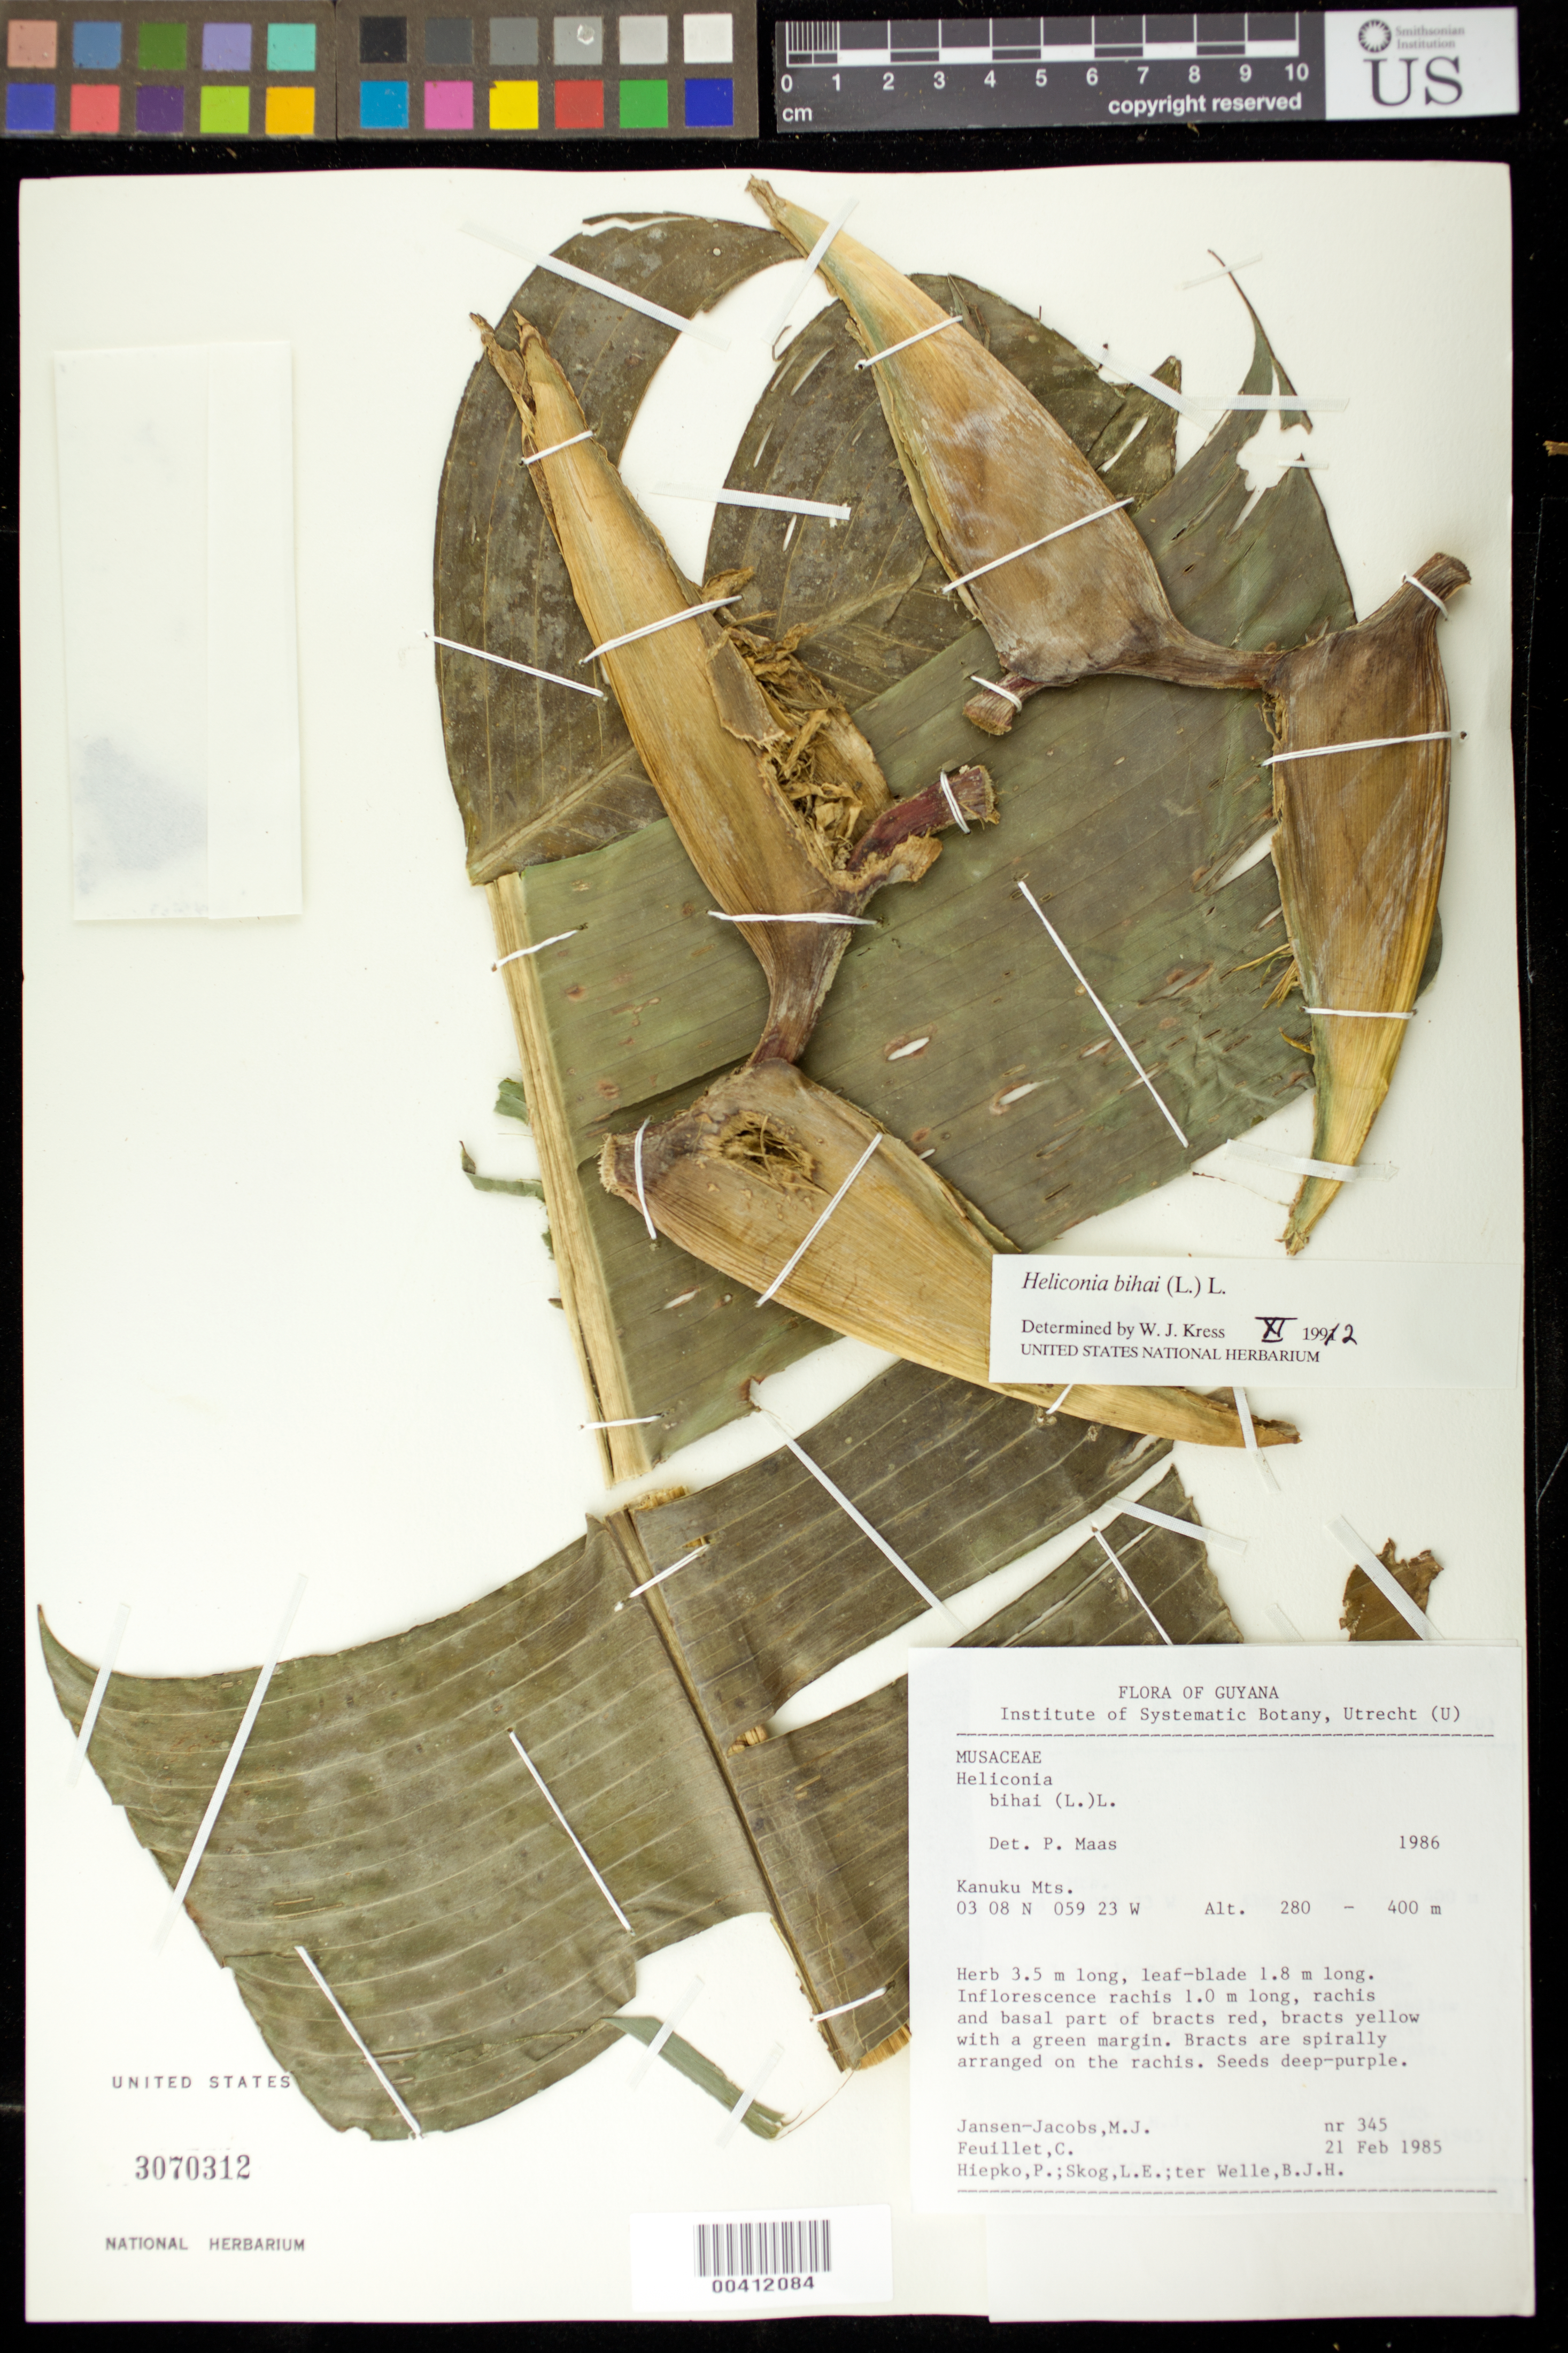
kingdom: Plantae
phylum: Tracheophyta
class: Liliopsida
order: Zingiberales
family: Heliconiaceae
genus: Heliconia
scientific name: Heliconia bihai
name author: (L.) L.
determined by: Maas, Paul J. M.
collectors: M. J. Jansen-Jacobs, C. Feuillet, P. H. Hiepko, L. E. Skog & B. Welle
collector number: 345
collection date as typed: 21 Feb 1985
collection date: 1985-02-21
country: Guyana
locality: Kanuku mtns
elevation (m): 280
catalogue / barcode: US 3070312